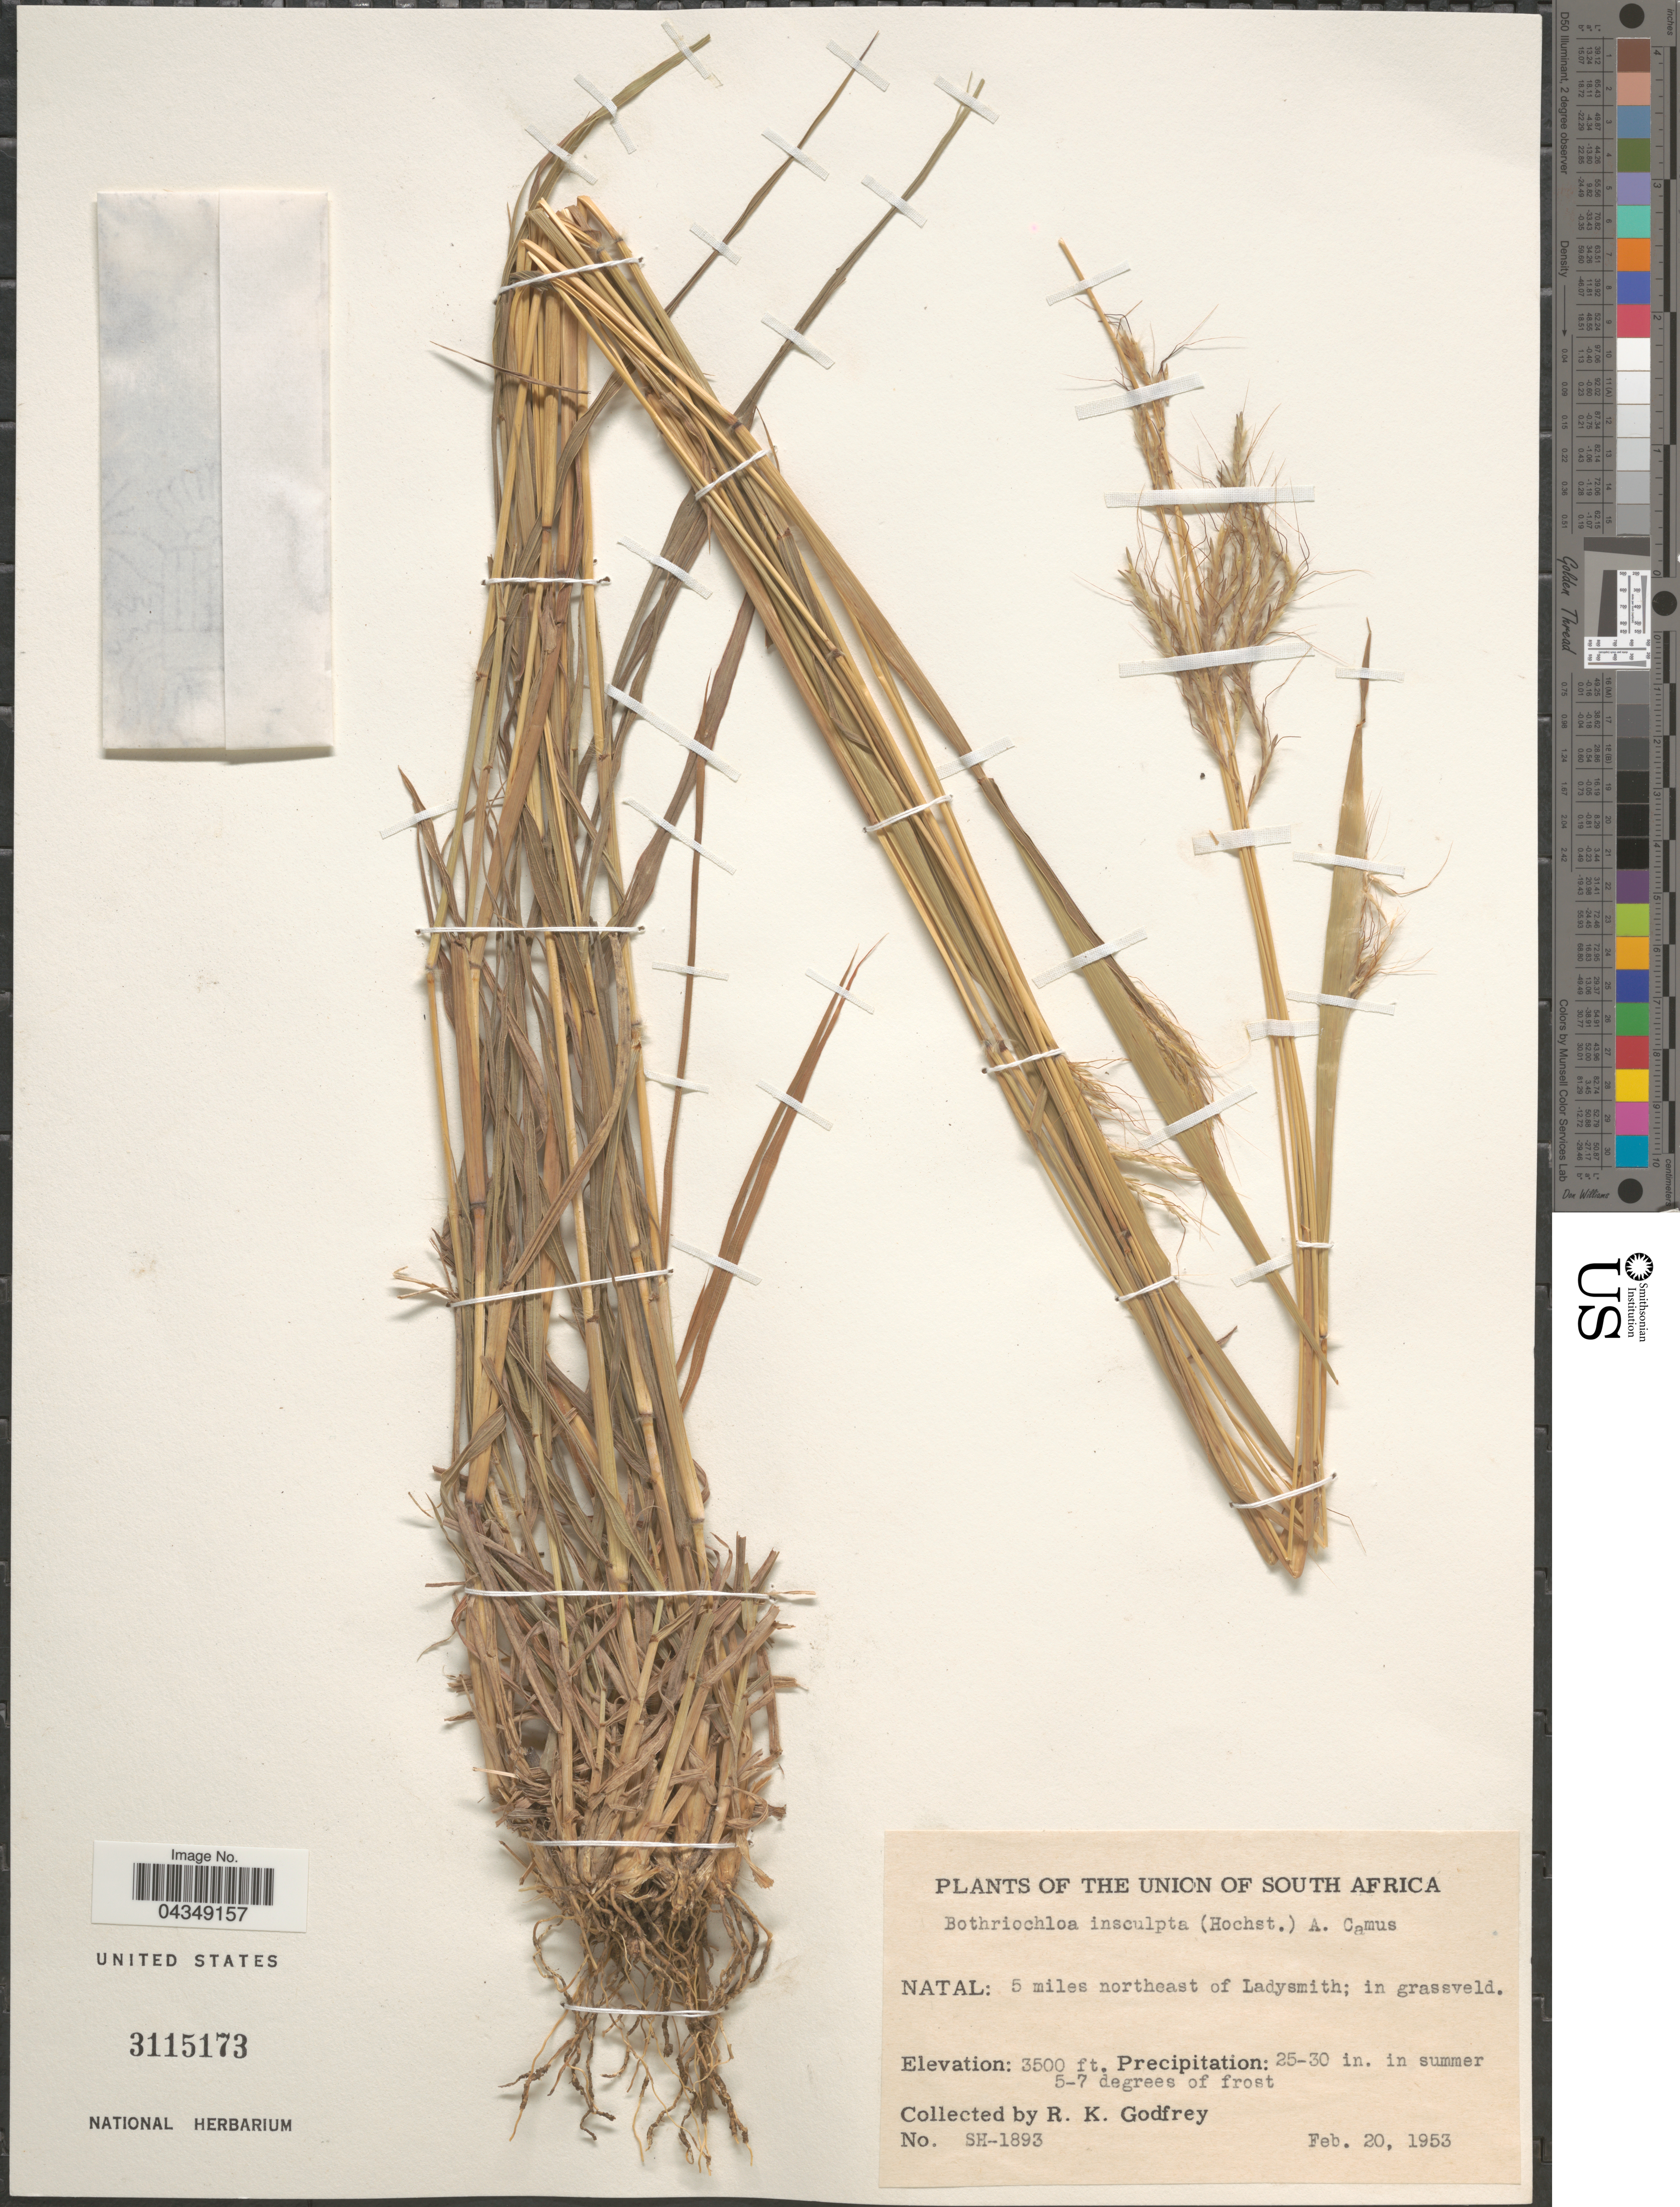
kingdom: Plantae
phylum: Tracheophyta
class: Liliopsida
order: Poales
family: Poaceae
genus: Bothriochloa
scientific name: Bothriochloa insculpta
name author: (Hochst. ex A. Rich.) A. Camus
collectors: R. K. Godfrey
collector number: SH-1893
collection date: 1953-02-20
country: South Africa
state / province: KwaZulu-Natal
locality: The Union of South Africa. Natal: 5 miles northeast of Ladysmith.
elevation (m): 1067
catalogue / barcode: US 3115173